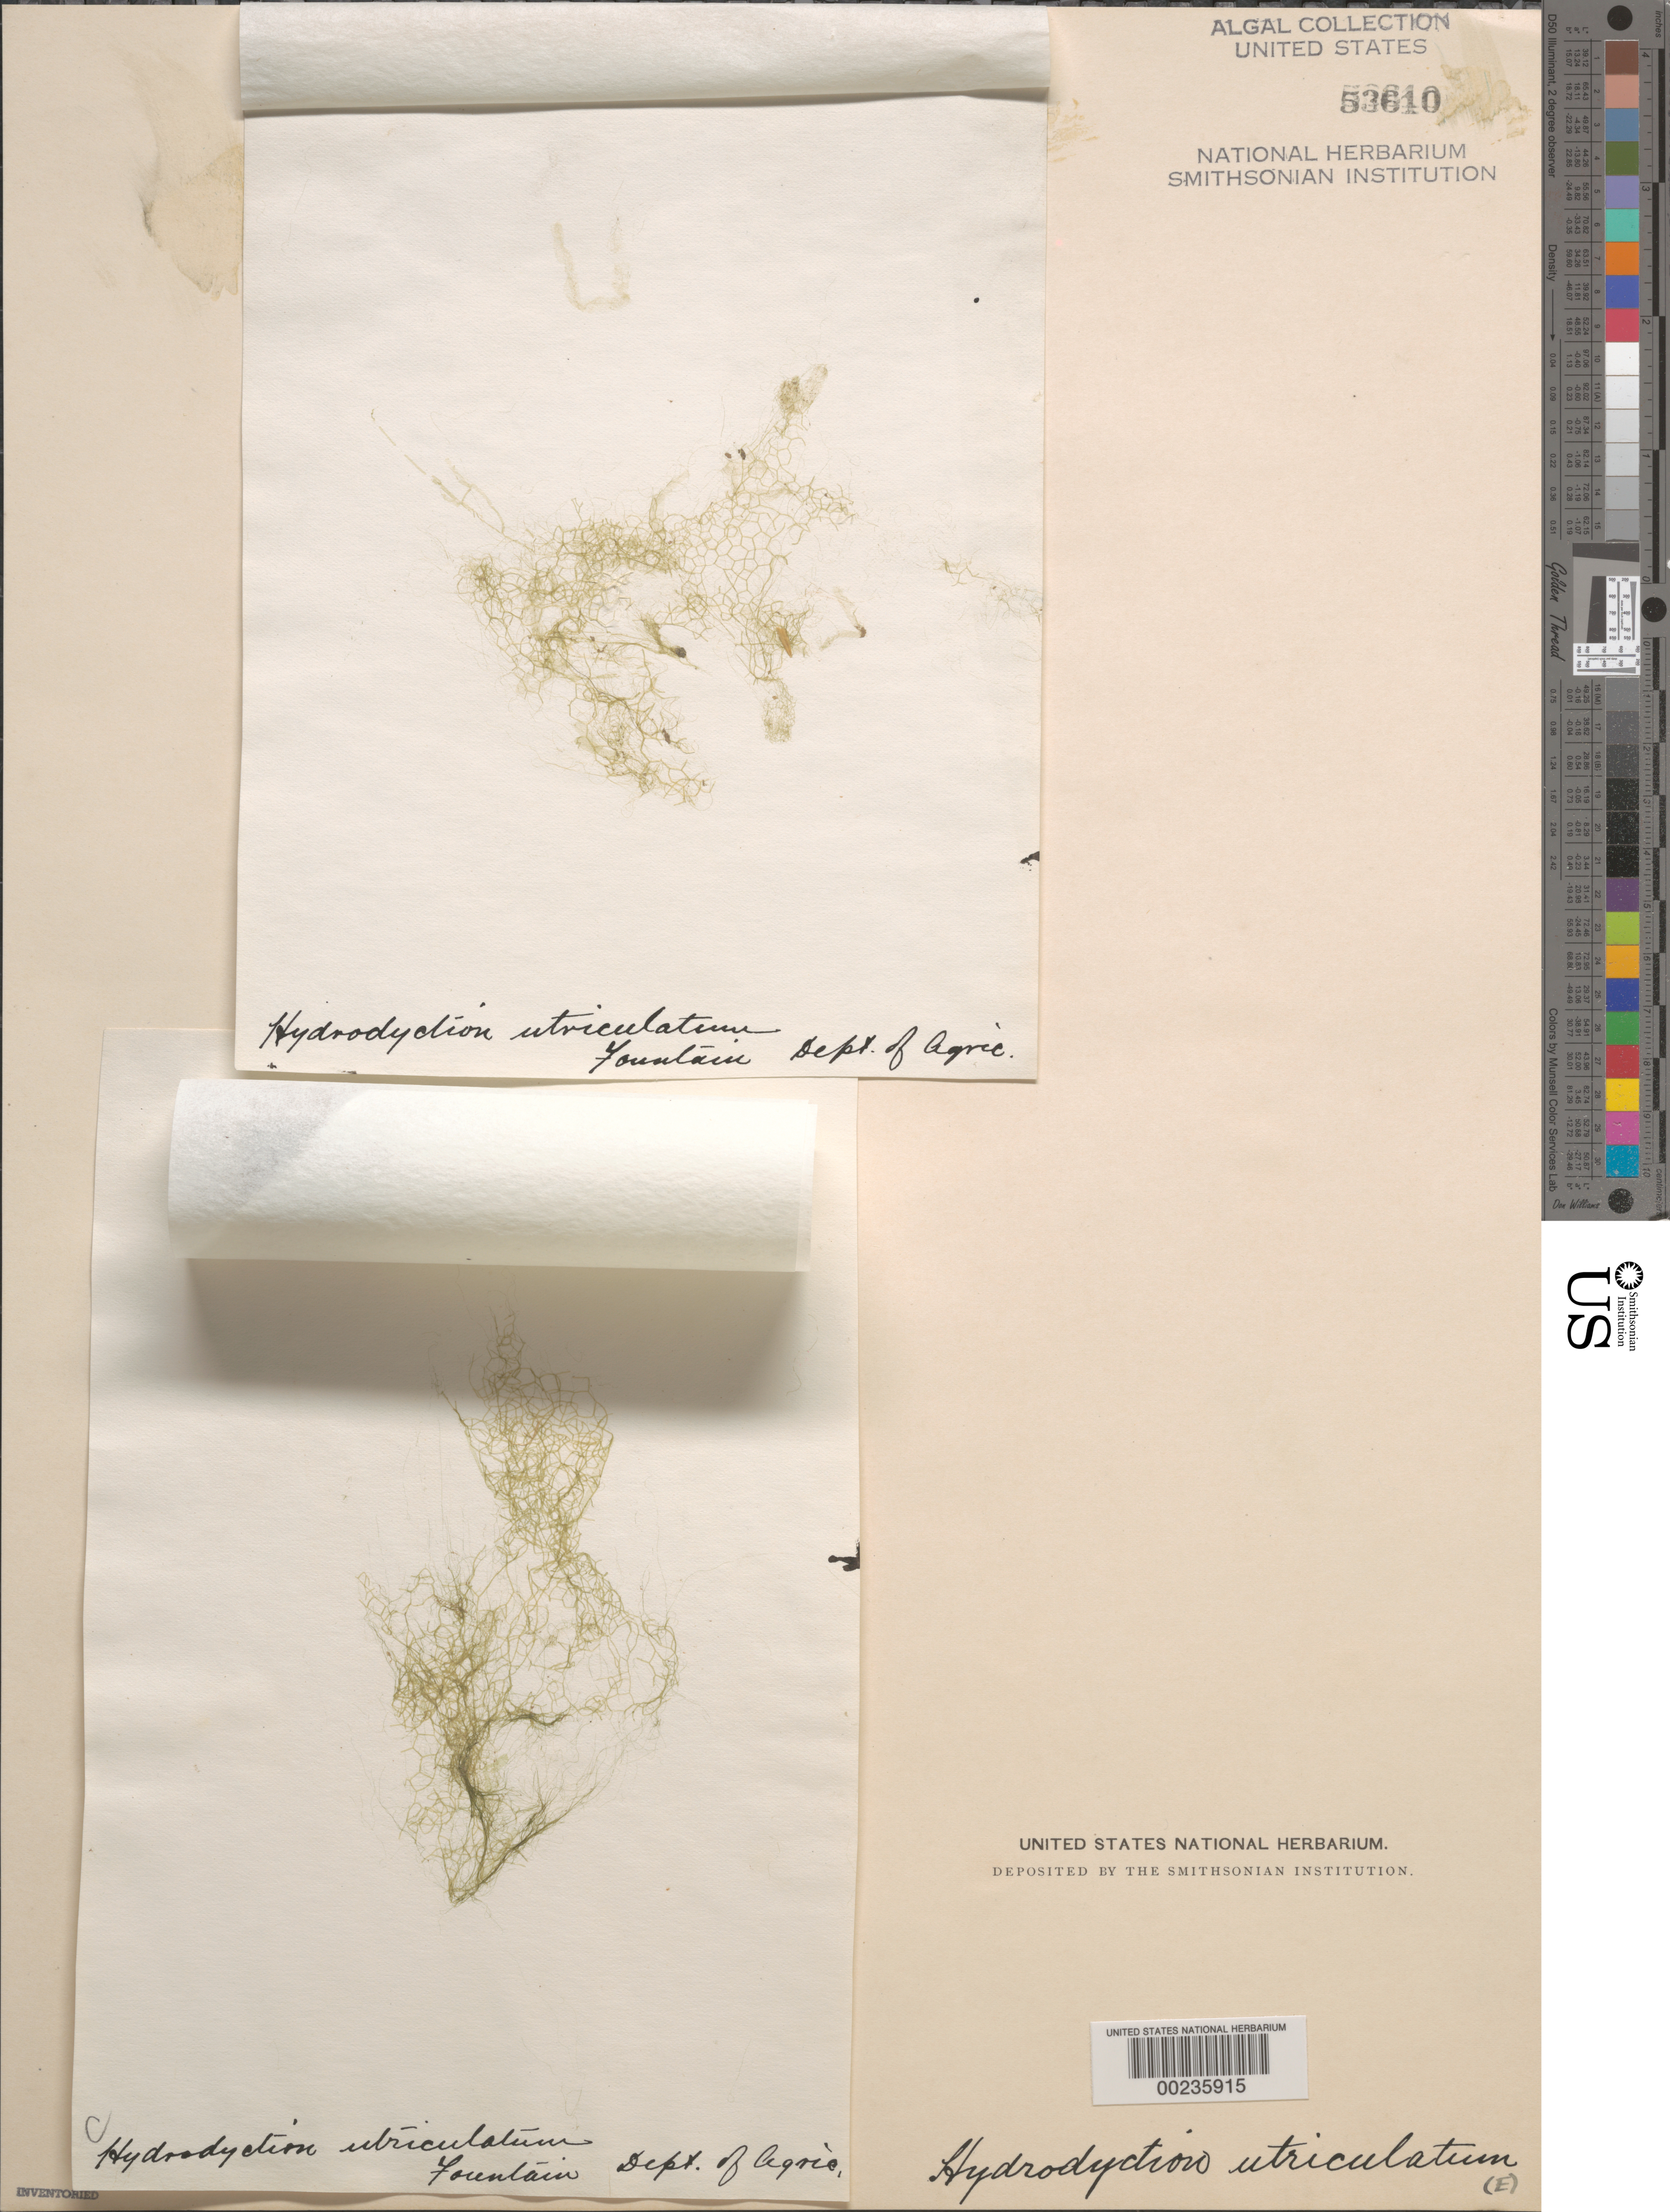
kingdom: Plantae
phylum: Chlorophyta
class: Chlorophyceae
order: Sphaeropleales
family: Hydrodictyaceae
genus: Hydrodictyon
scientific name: Hydrodictyon reticulatum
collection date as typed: Jul 1888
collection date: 1888-07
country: United States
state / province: District of Columbia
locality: US Department of Agriculture, fountain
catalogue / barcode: US 53610